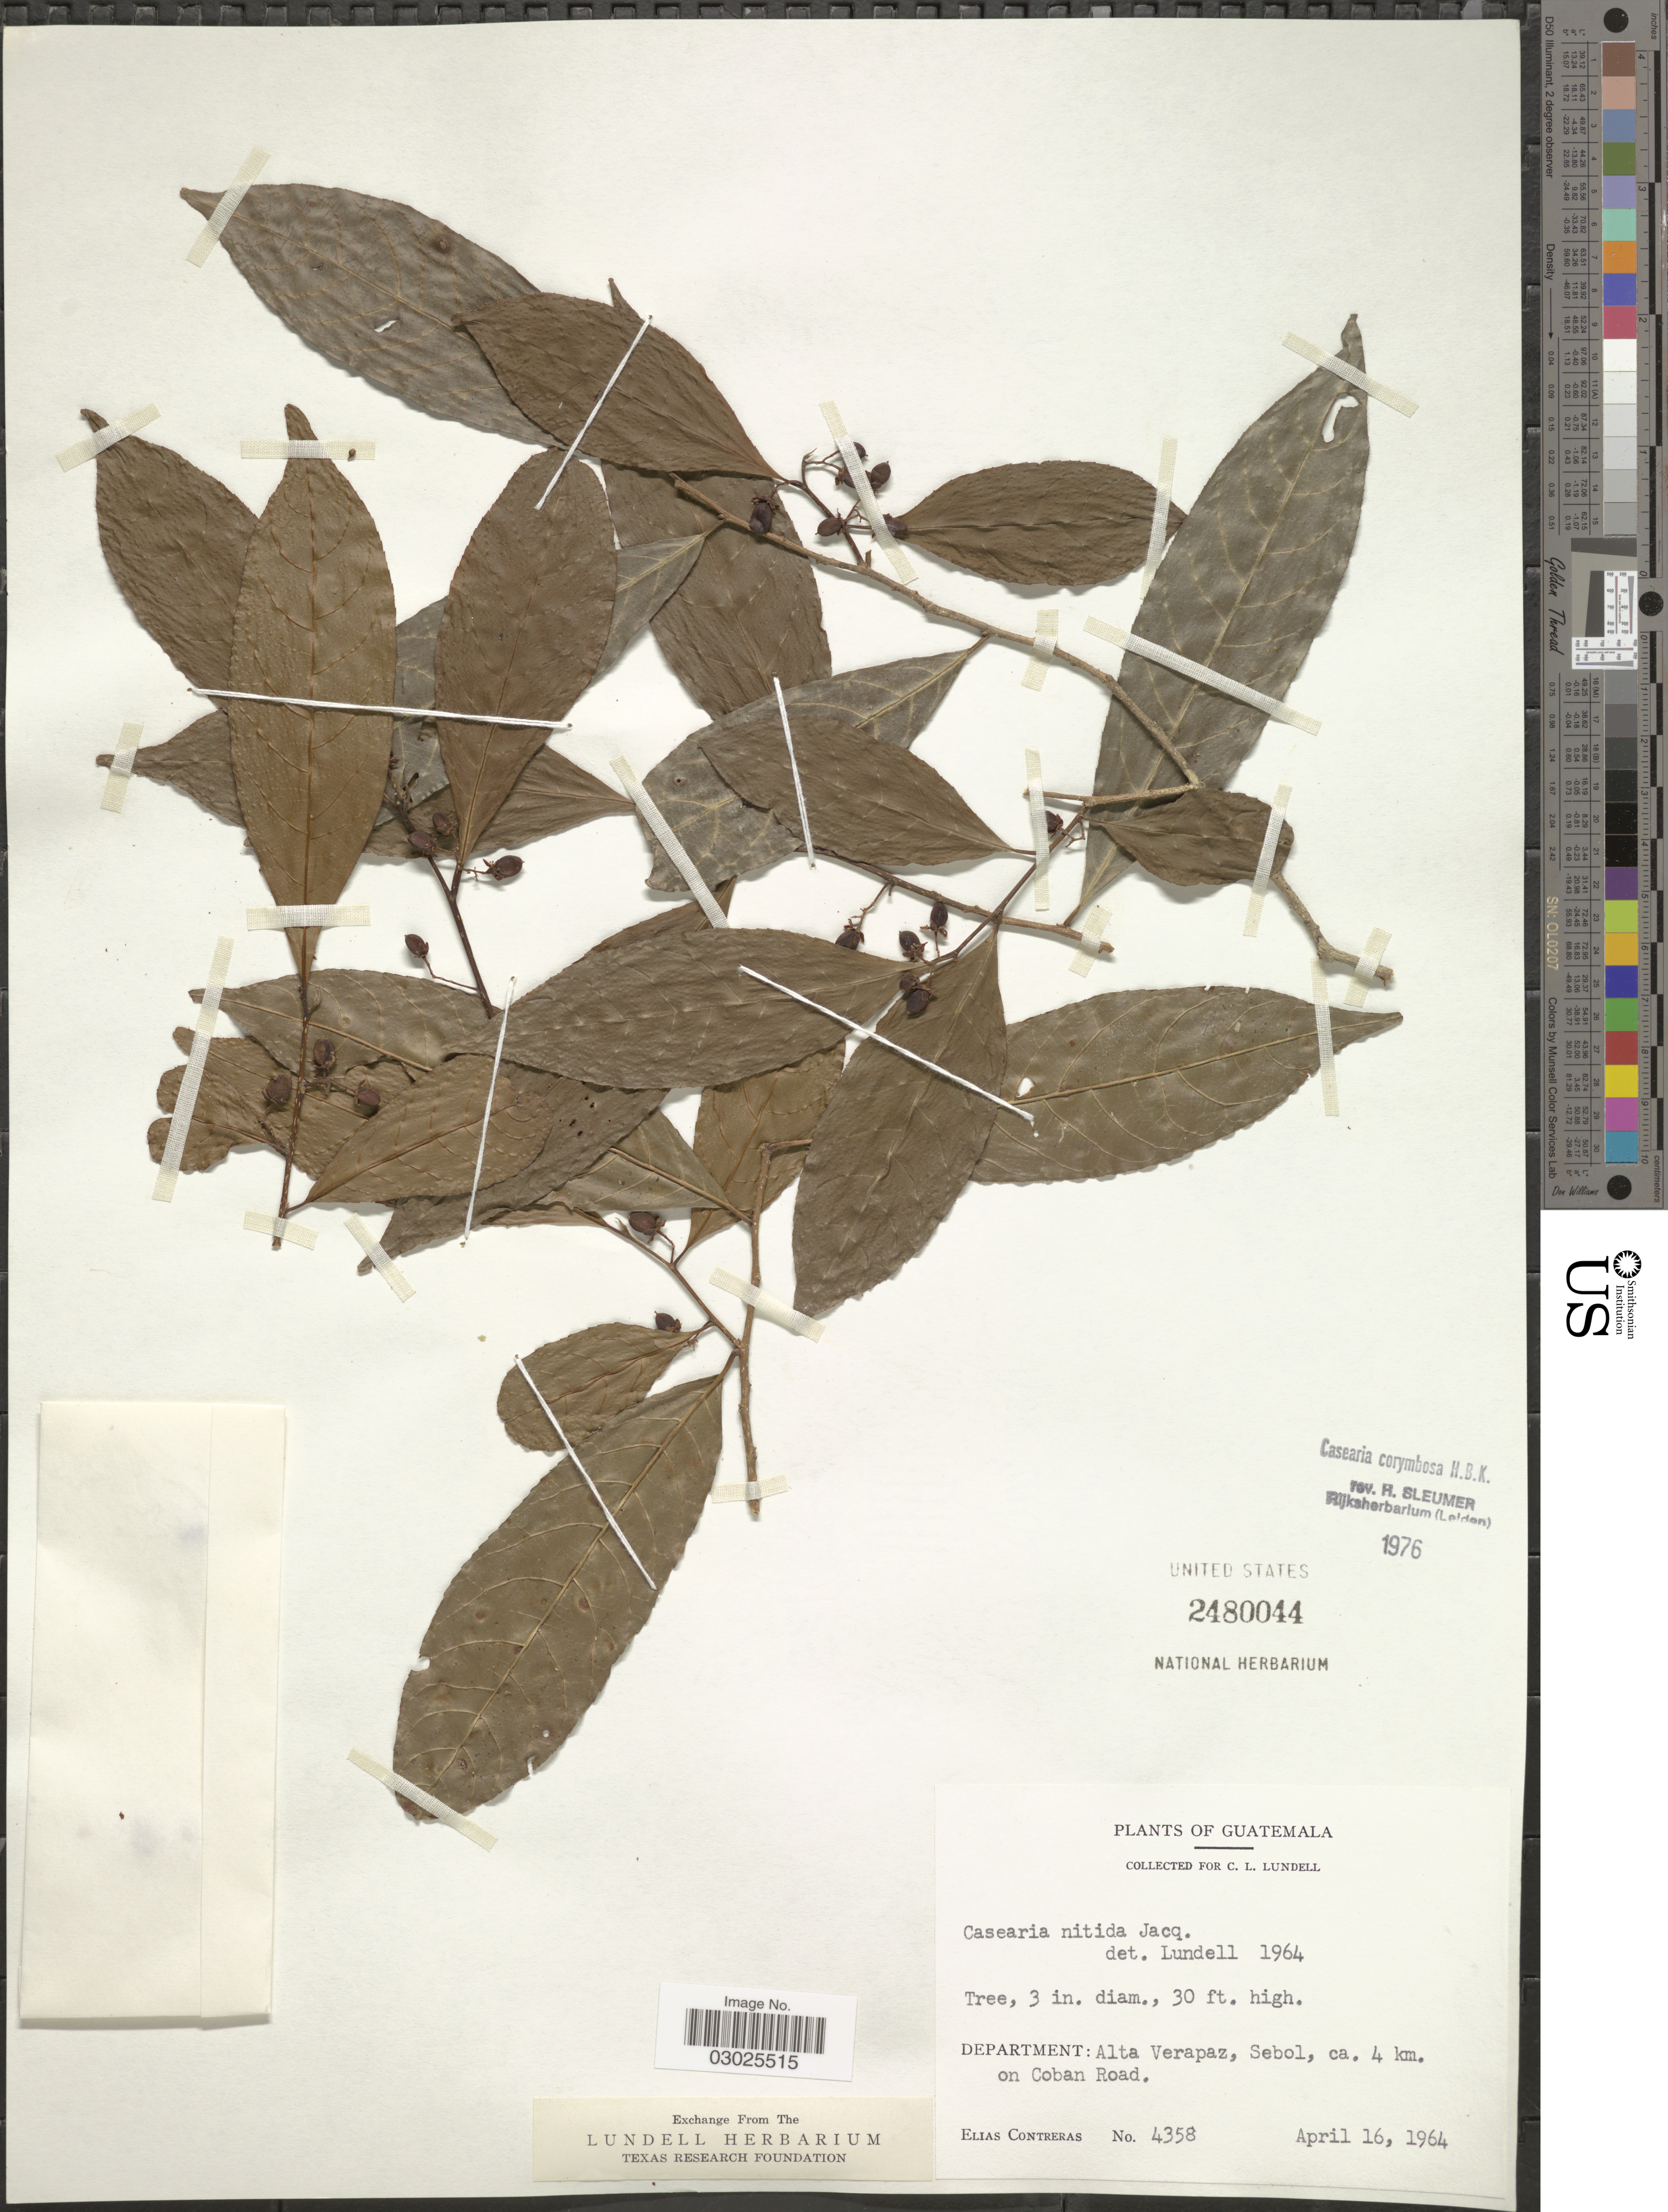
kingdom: Plantae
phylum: Tracheophyta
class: Magnoliopsida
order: Malpighiales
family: Salicaceae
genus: Casearia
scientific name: Casearia corymbosa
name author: Kunth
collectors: E. Contreras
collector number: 4358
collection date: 1964-05-16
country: Guatemala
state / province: Alta Verapaz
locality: Department: Alta Verapaz, Sebol, ca. 4 km. on Coban Road.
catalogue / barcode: US 2480044